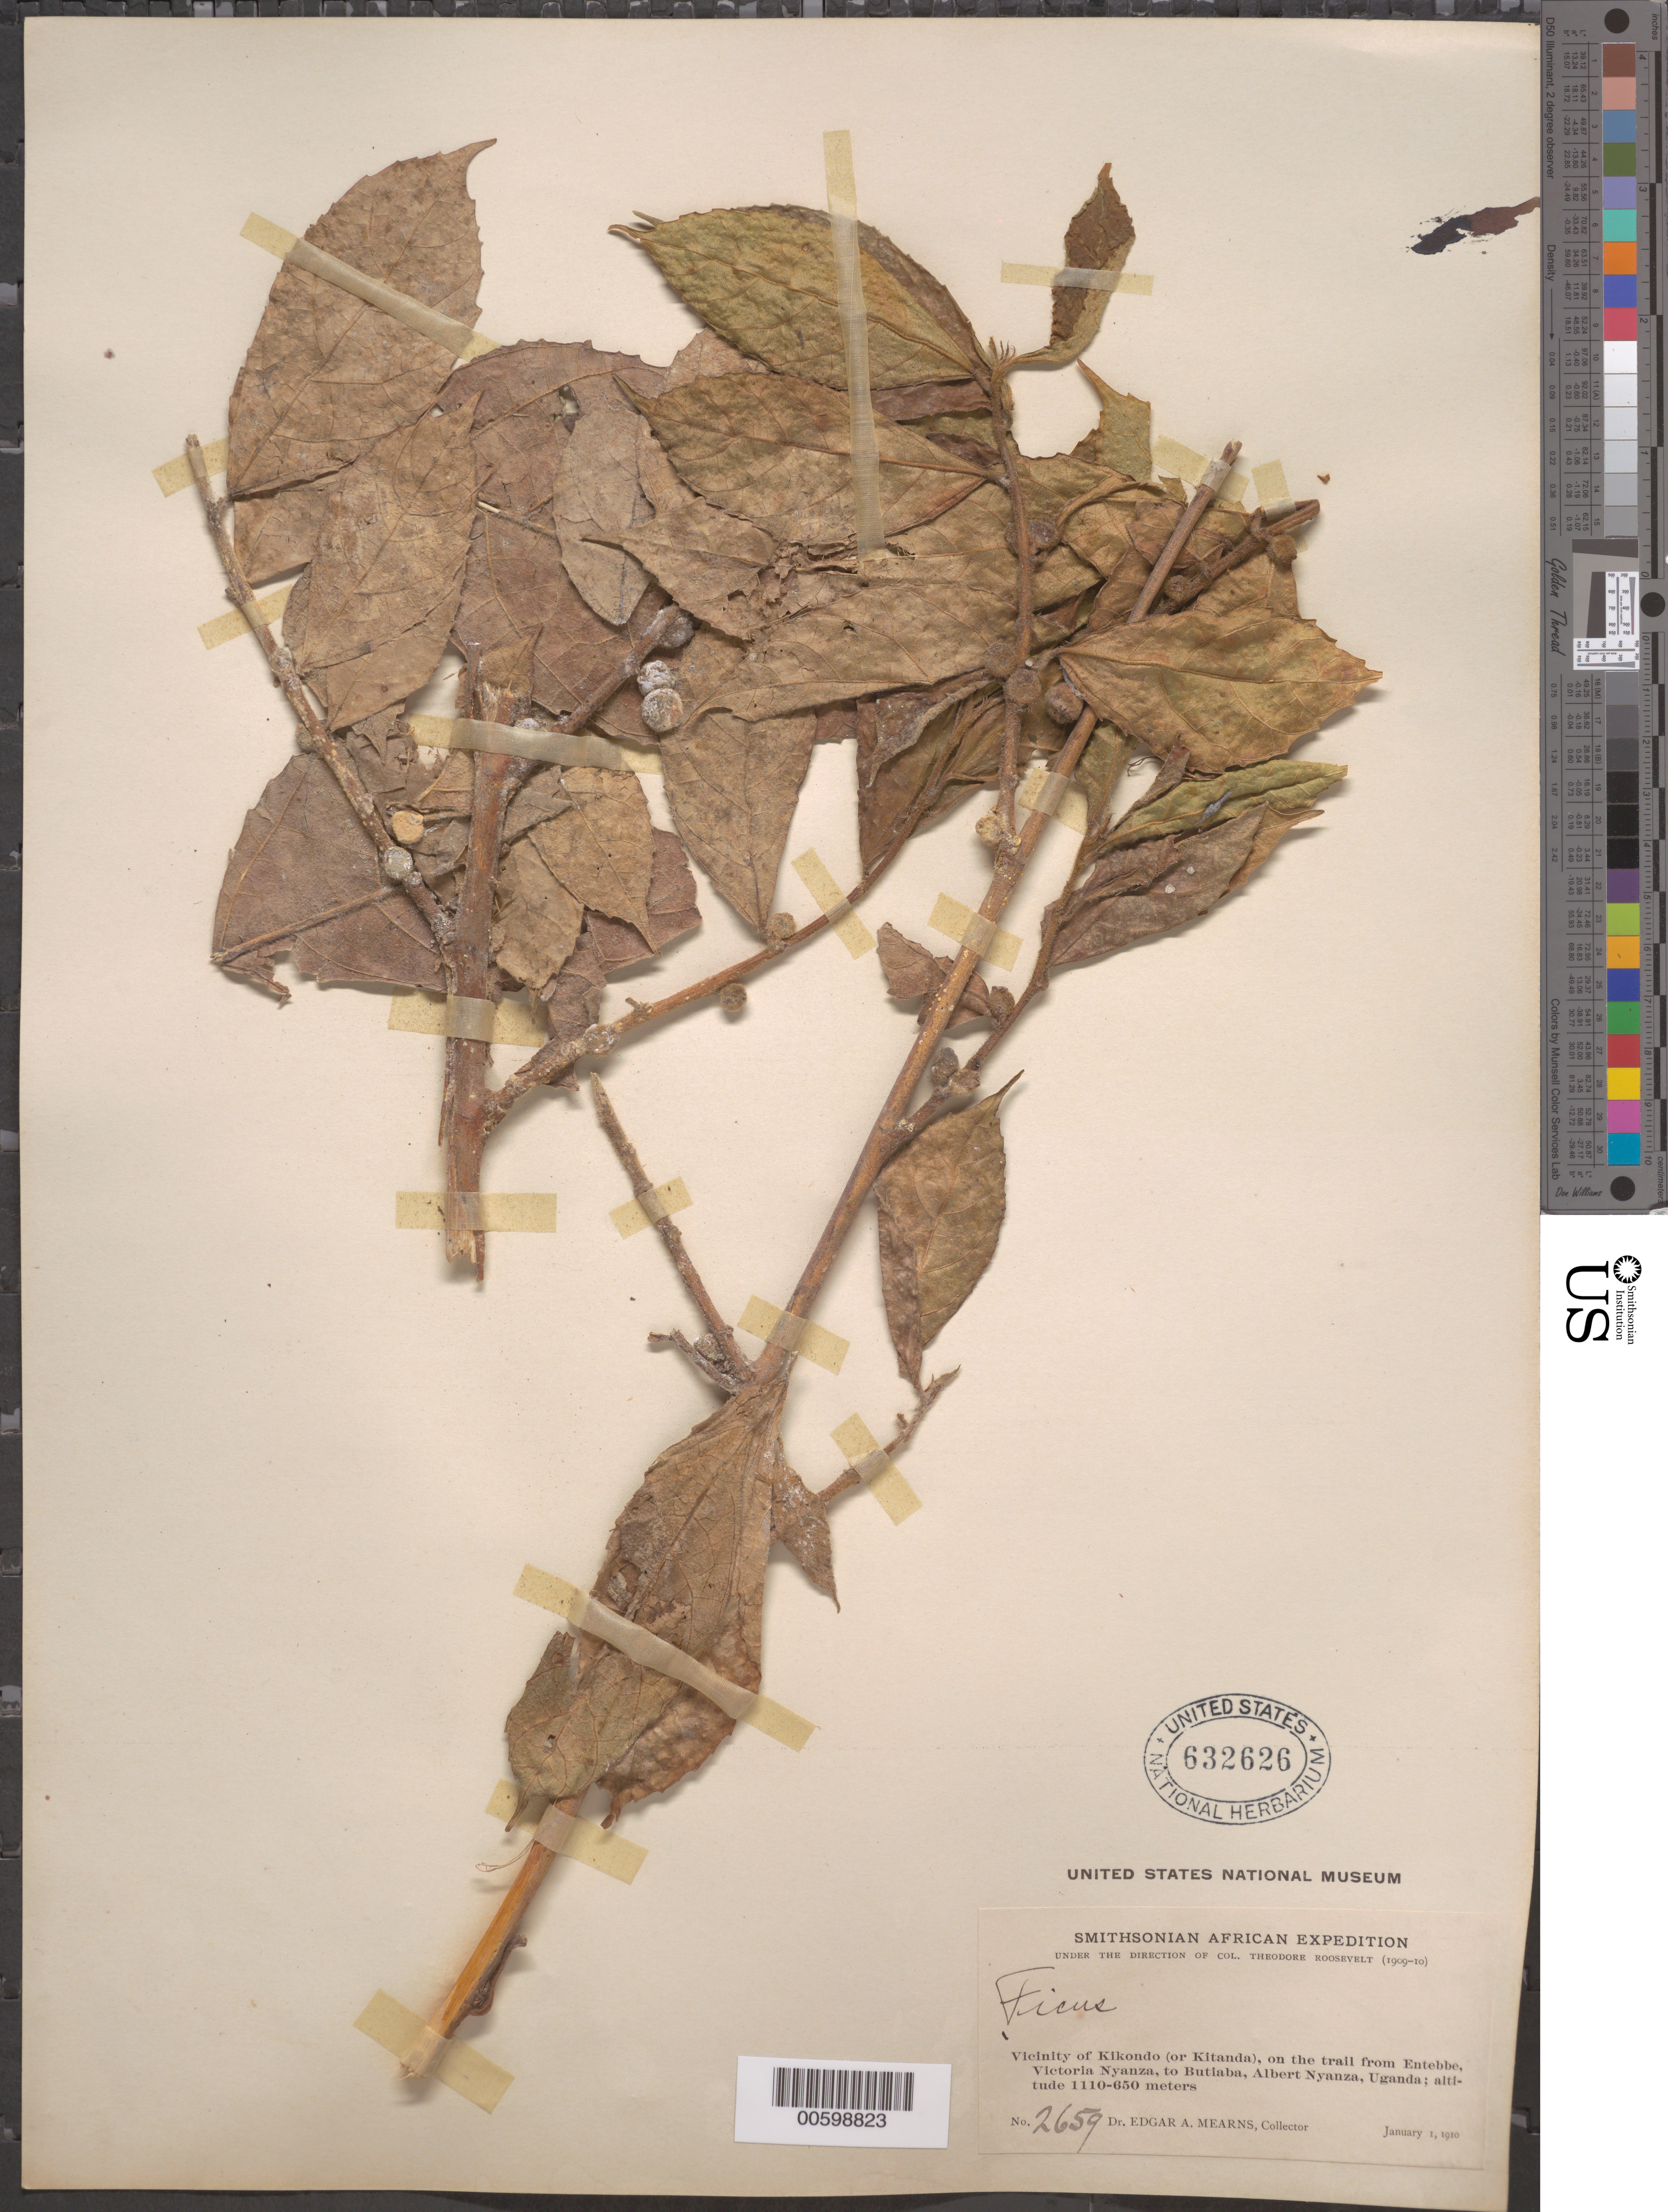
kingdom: Plantae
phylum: Tracheophyta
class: Magnoliopsida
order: Rosales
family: Moraceae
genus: Ficus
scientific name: Ficus sp.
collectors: E. A. Mearns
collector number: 2659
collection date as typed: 01 Jan 1910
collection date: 1910-01-01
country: Uganda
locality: Vicinity of Kikondo ( or Kitanda), on the trail from Entebbe, Victoria Nyanza, to Butiaba, Albert Nyanza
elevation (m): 1110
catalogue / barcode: US 632626